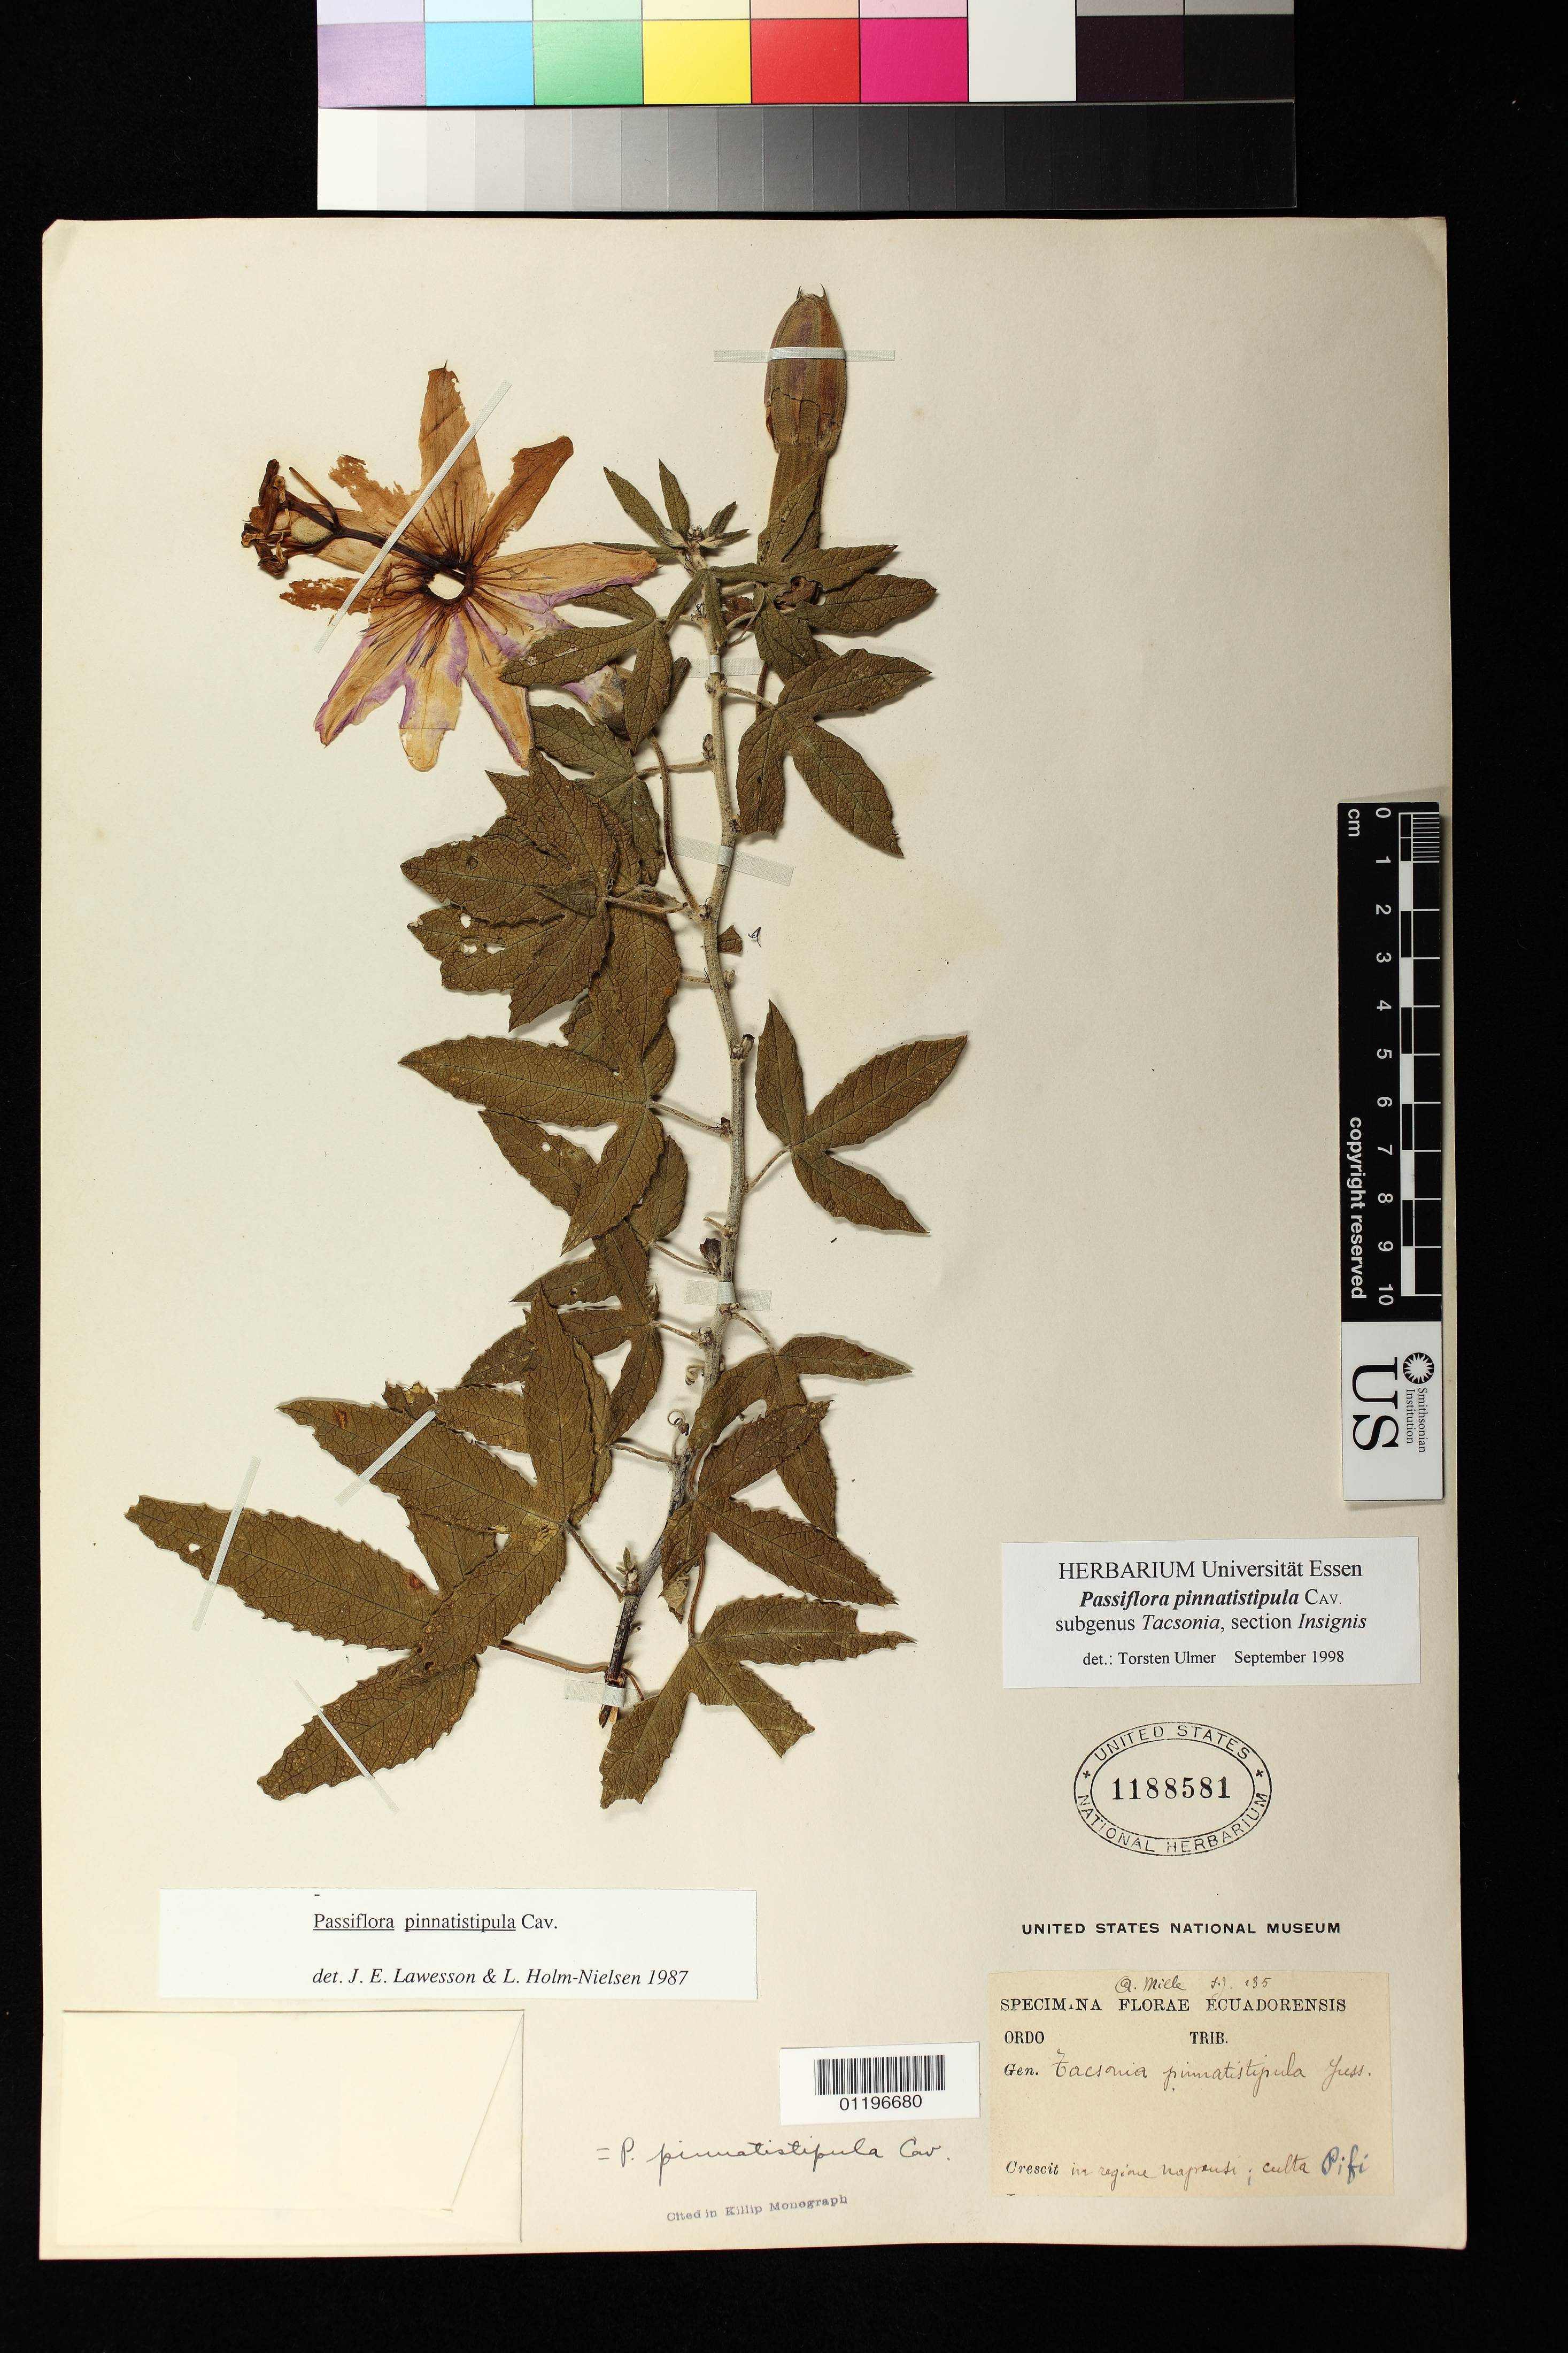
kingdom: Plantae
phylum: Tracheophyta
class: Magnoliopsida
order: Malpighiales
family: Passifloraceae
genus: Passiflora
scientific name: Passiflora fimbriatistipula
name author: Harms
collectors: A. Mille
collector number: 135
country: Ecuador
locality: Crescit in regina napeusi; culta Pifi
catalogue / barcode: US 1188581